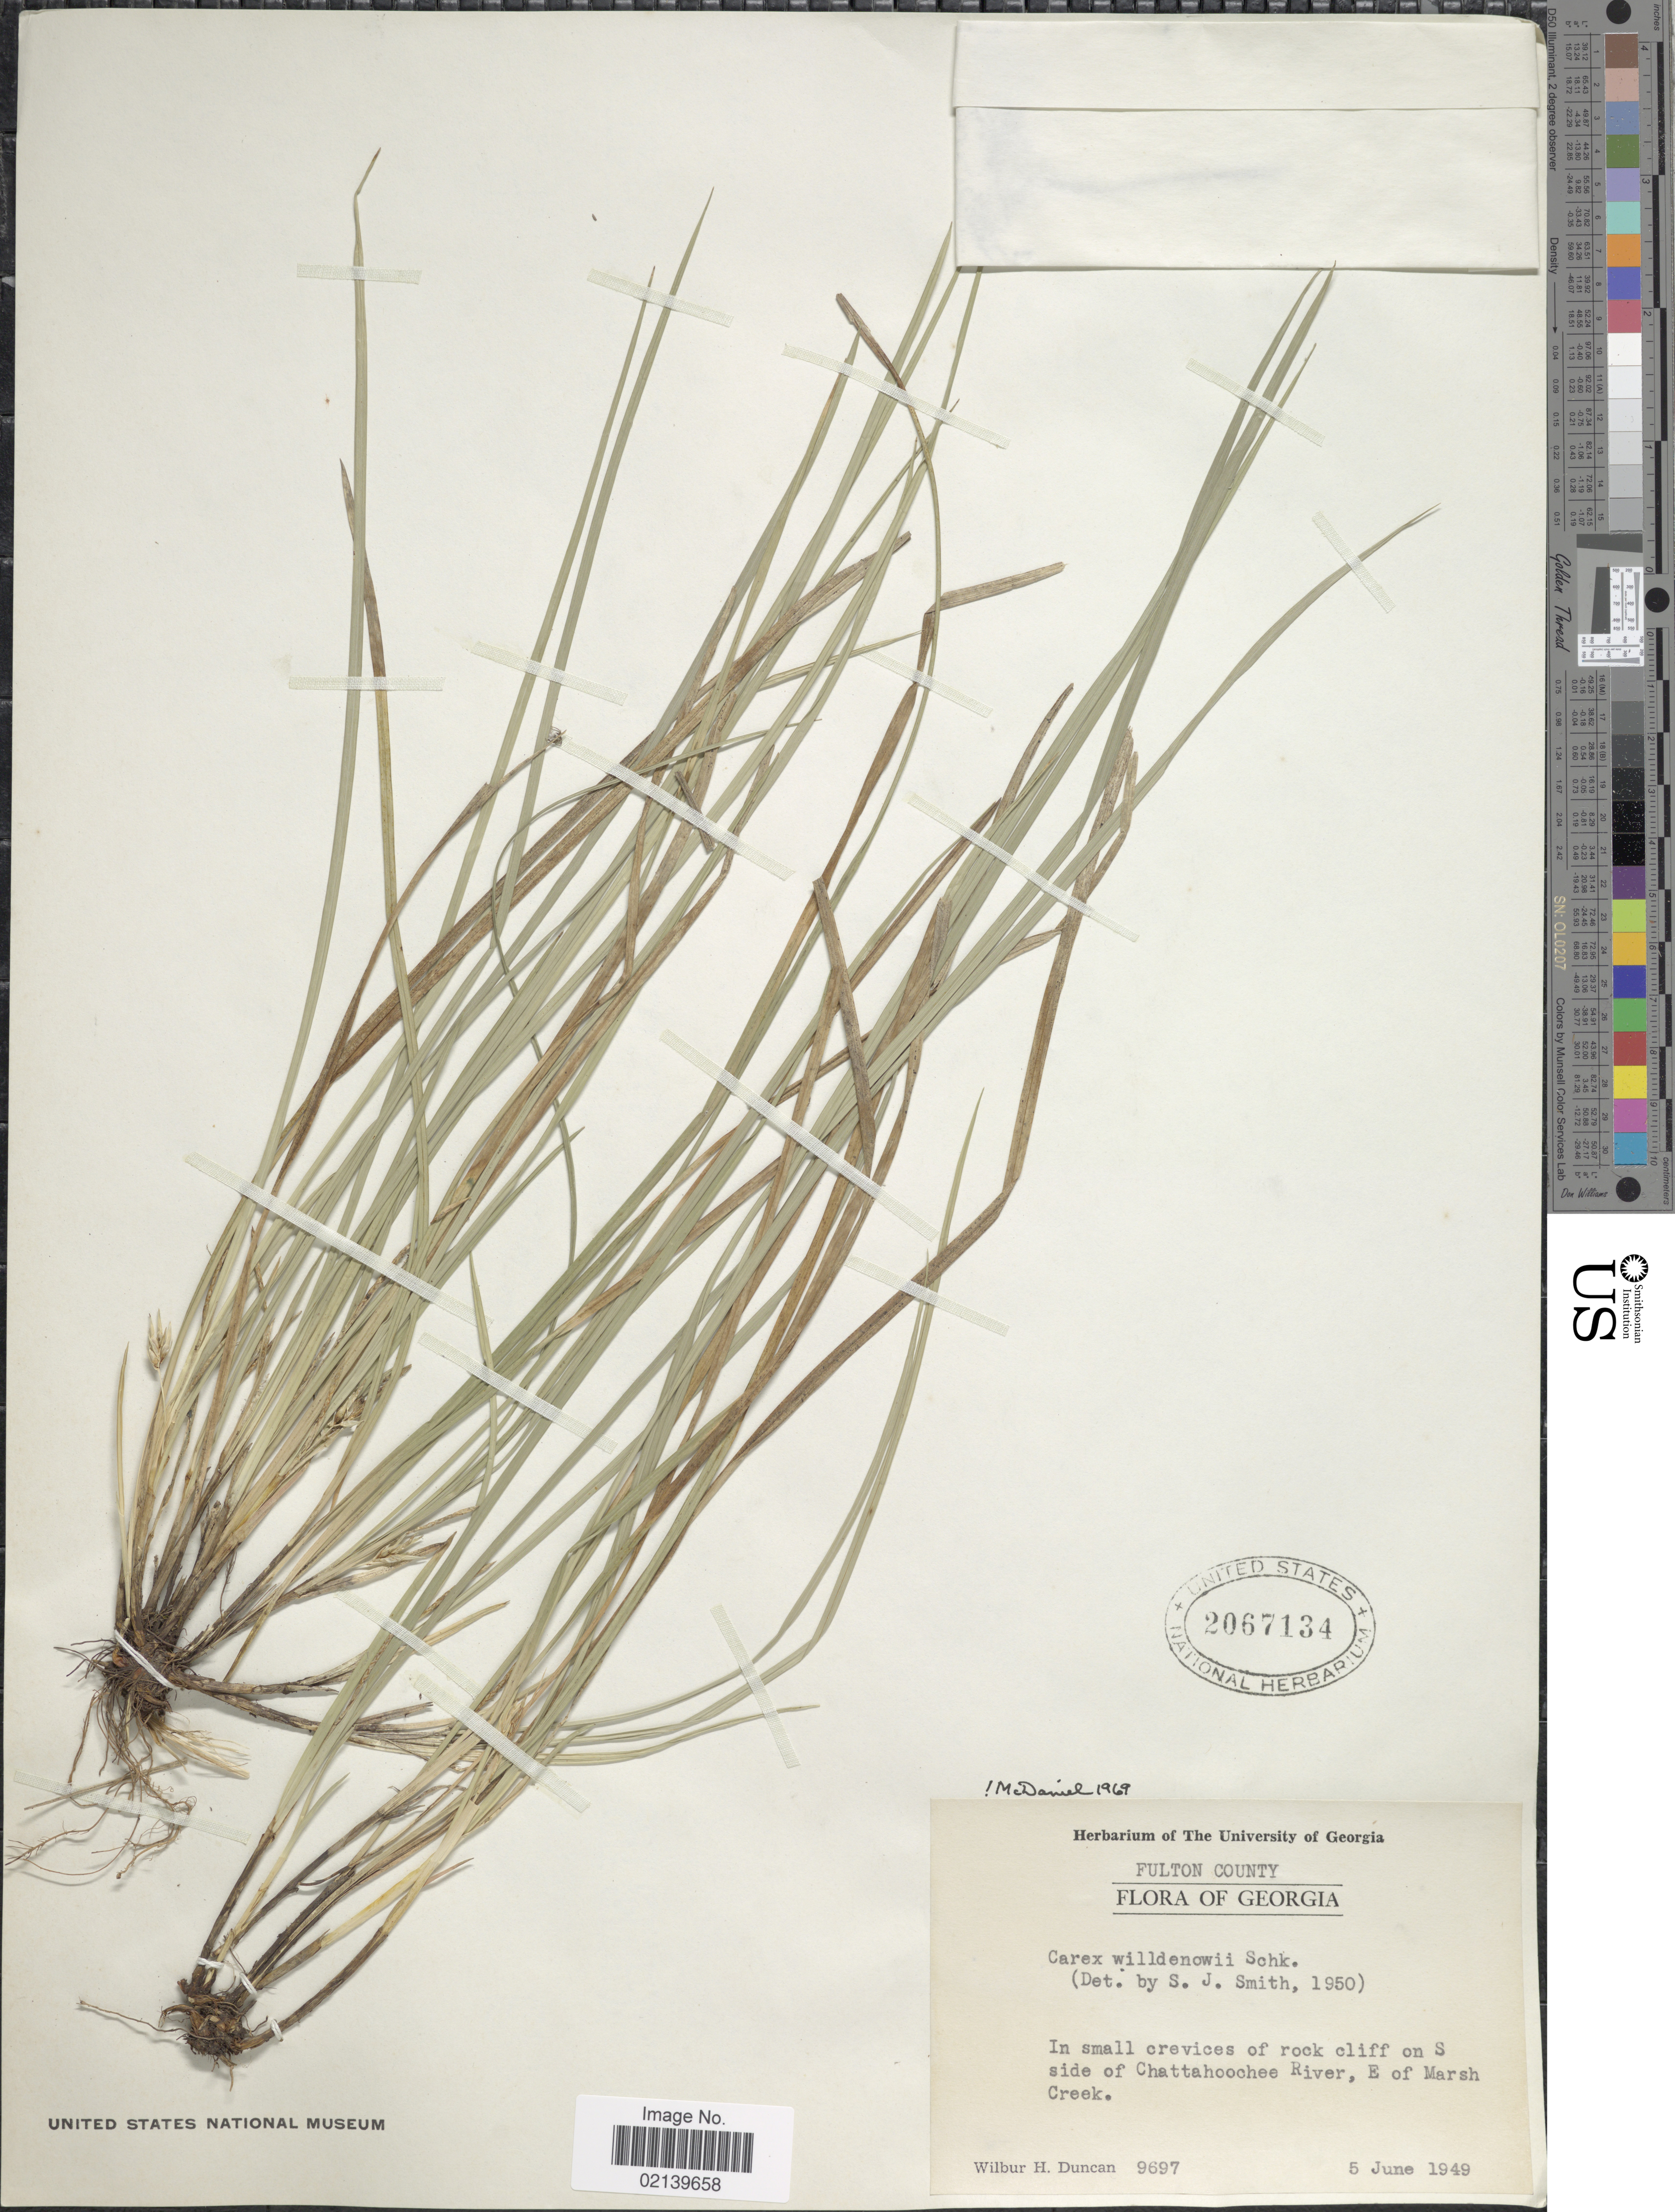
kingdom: Plantae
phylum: Tracheophyta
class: Liliopsida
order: Poales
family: Cyperaceae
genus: Carex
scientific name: Carex willdenowii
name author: Willd.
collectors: W. H. Duncan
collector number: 9697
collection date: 1949-06-05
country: United States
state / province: Georgia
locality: In small crevices of rock cliff on S side of Chattahoochee River, E of marsh Creek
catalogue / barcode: US 2067134